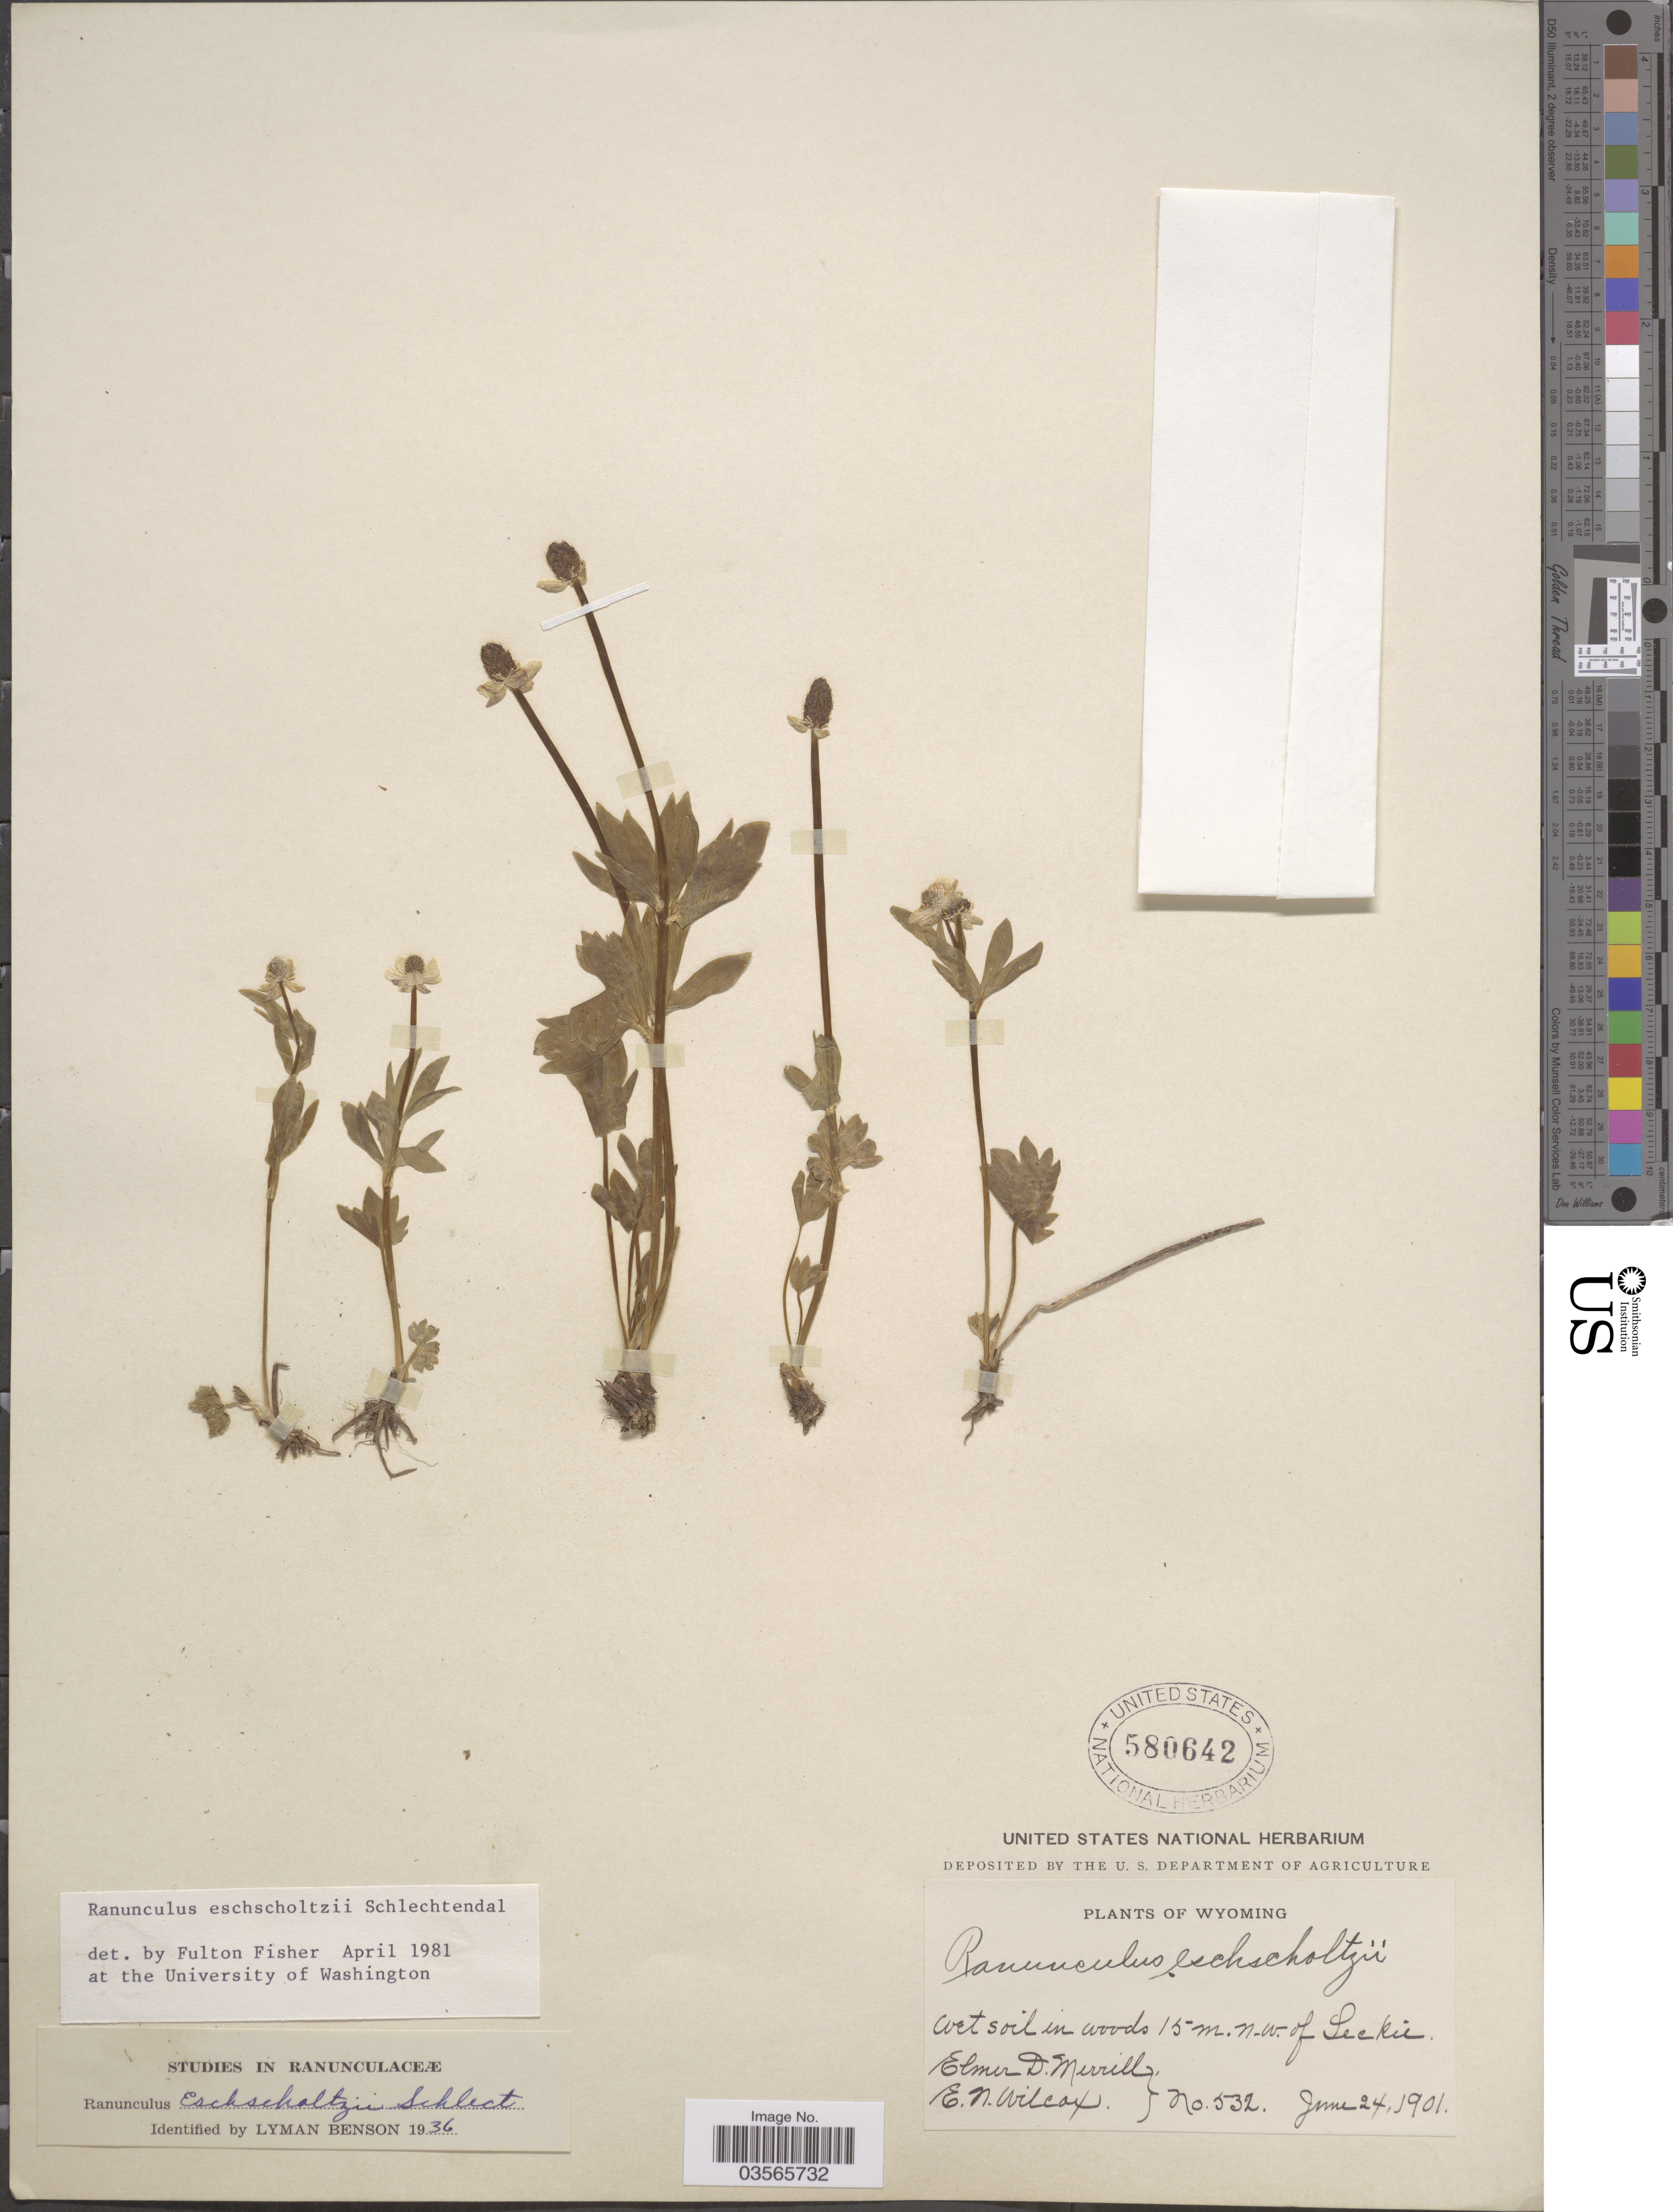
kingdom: Plantae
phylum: Tracheophyta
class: Magnoliopsida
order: Ranunculales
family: Ranunculaceae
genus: Ranunculus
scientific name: Ranunculus eschscholtzii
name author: Schltdl.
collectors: E. D. Merrill & E. Wilcox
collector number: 532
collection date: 1901-06-24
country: United States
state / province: Wyoming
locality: Wet soil in woods 15 m. n.w. of Leckie.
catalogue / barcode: US 580642